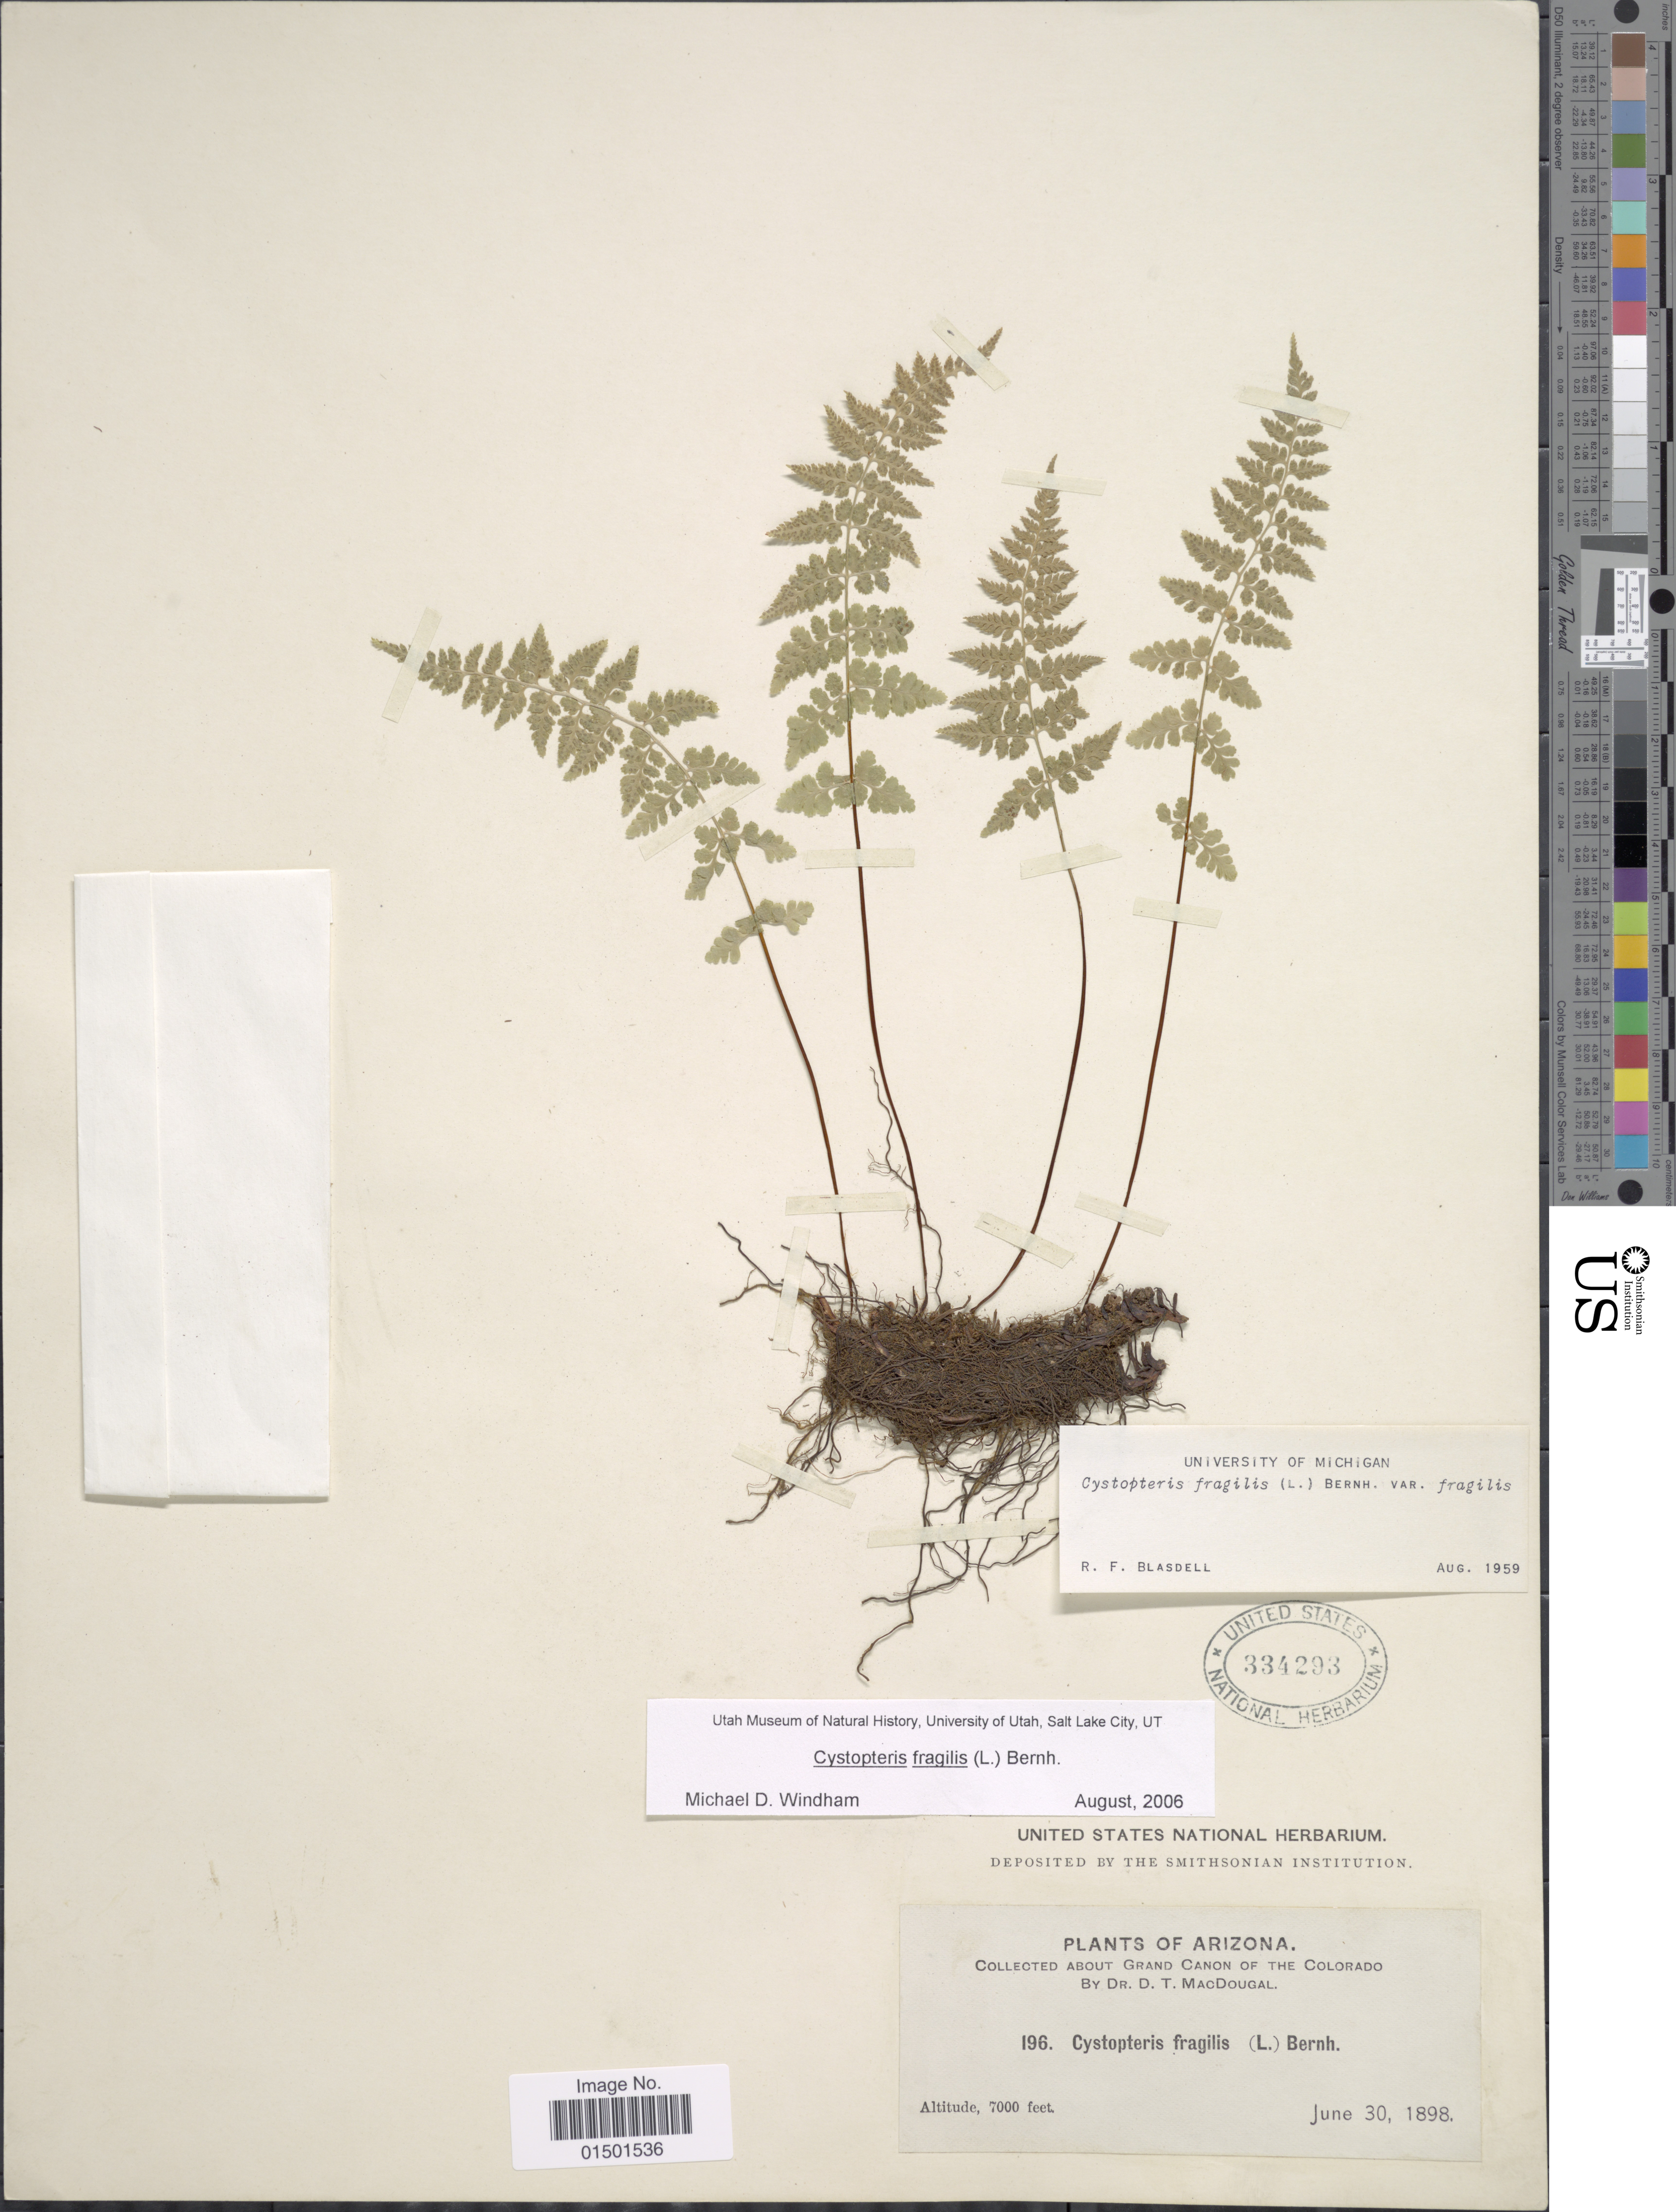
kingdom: Plantae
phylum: Tracheophyta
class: Polypodiopsida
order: Polypodiales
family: Cystopteridaceae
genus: Cystopteris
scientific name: Cystopteris fragilis var. fragilis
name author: (L.) Bernh.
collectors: D. T. MacDougal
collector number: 196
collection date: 1898-06-30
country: United States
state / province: Arizona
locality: Grand Canon of the Colorado [unsure placement]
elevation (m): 2134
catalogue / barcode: US 334293